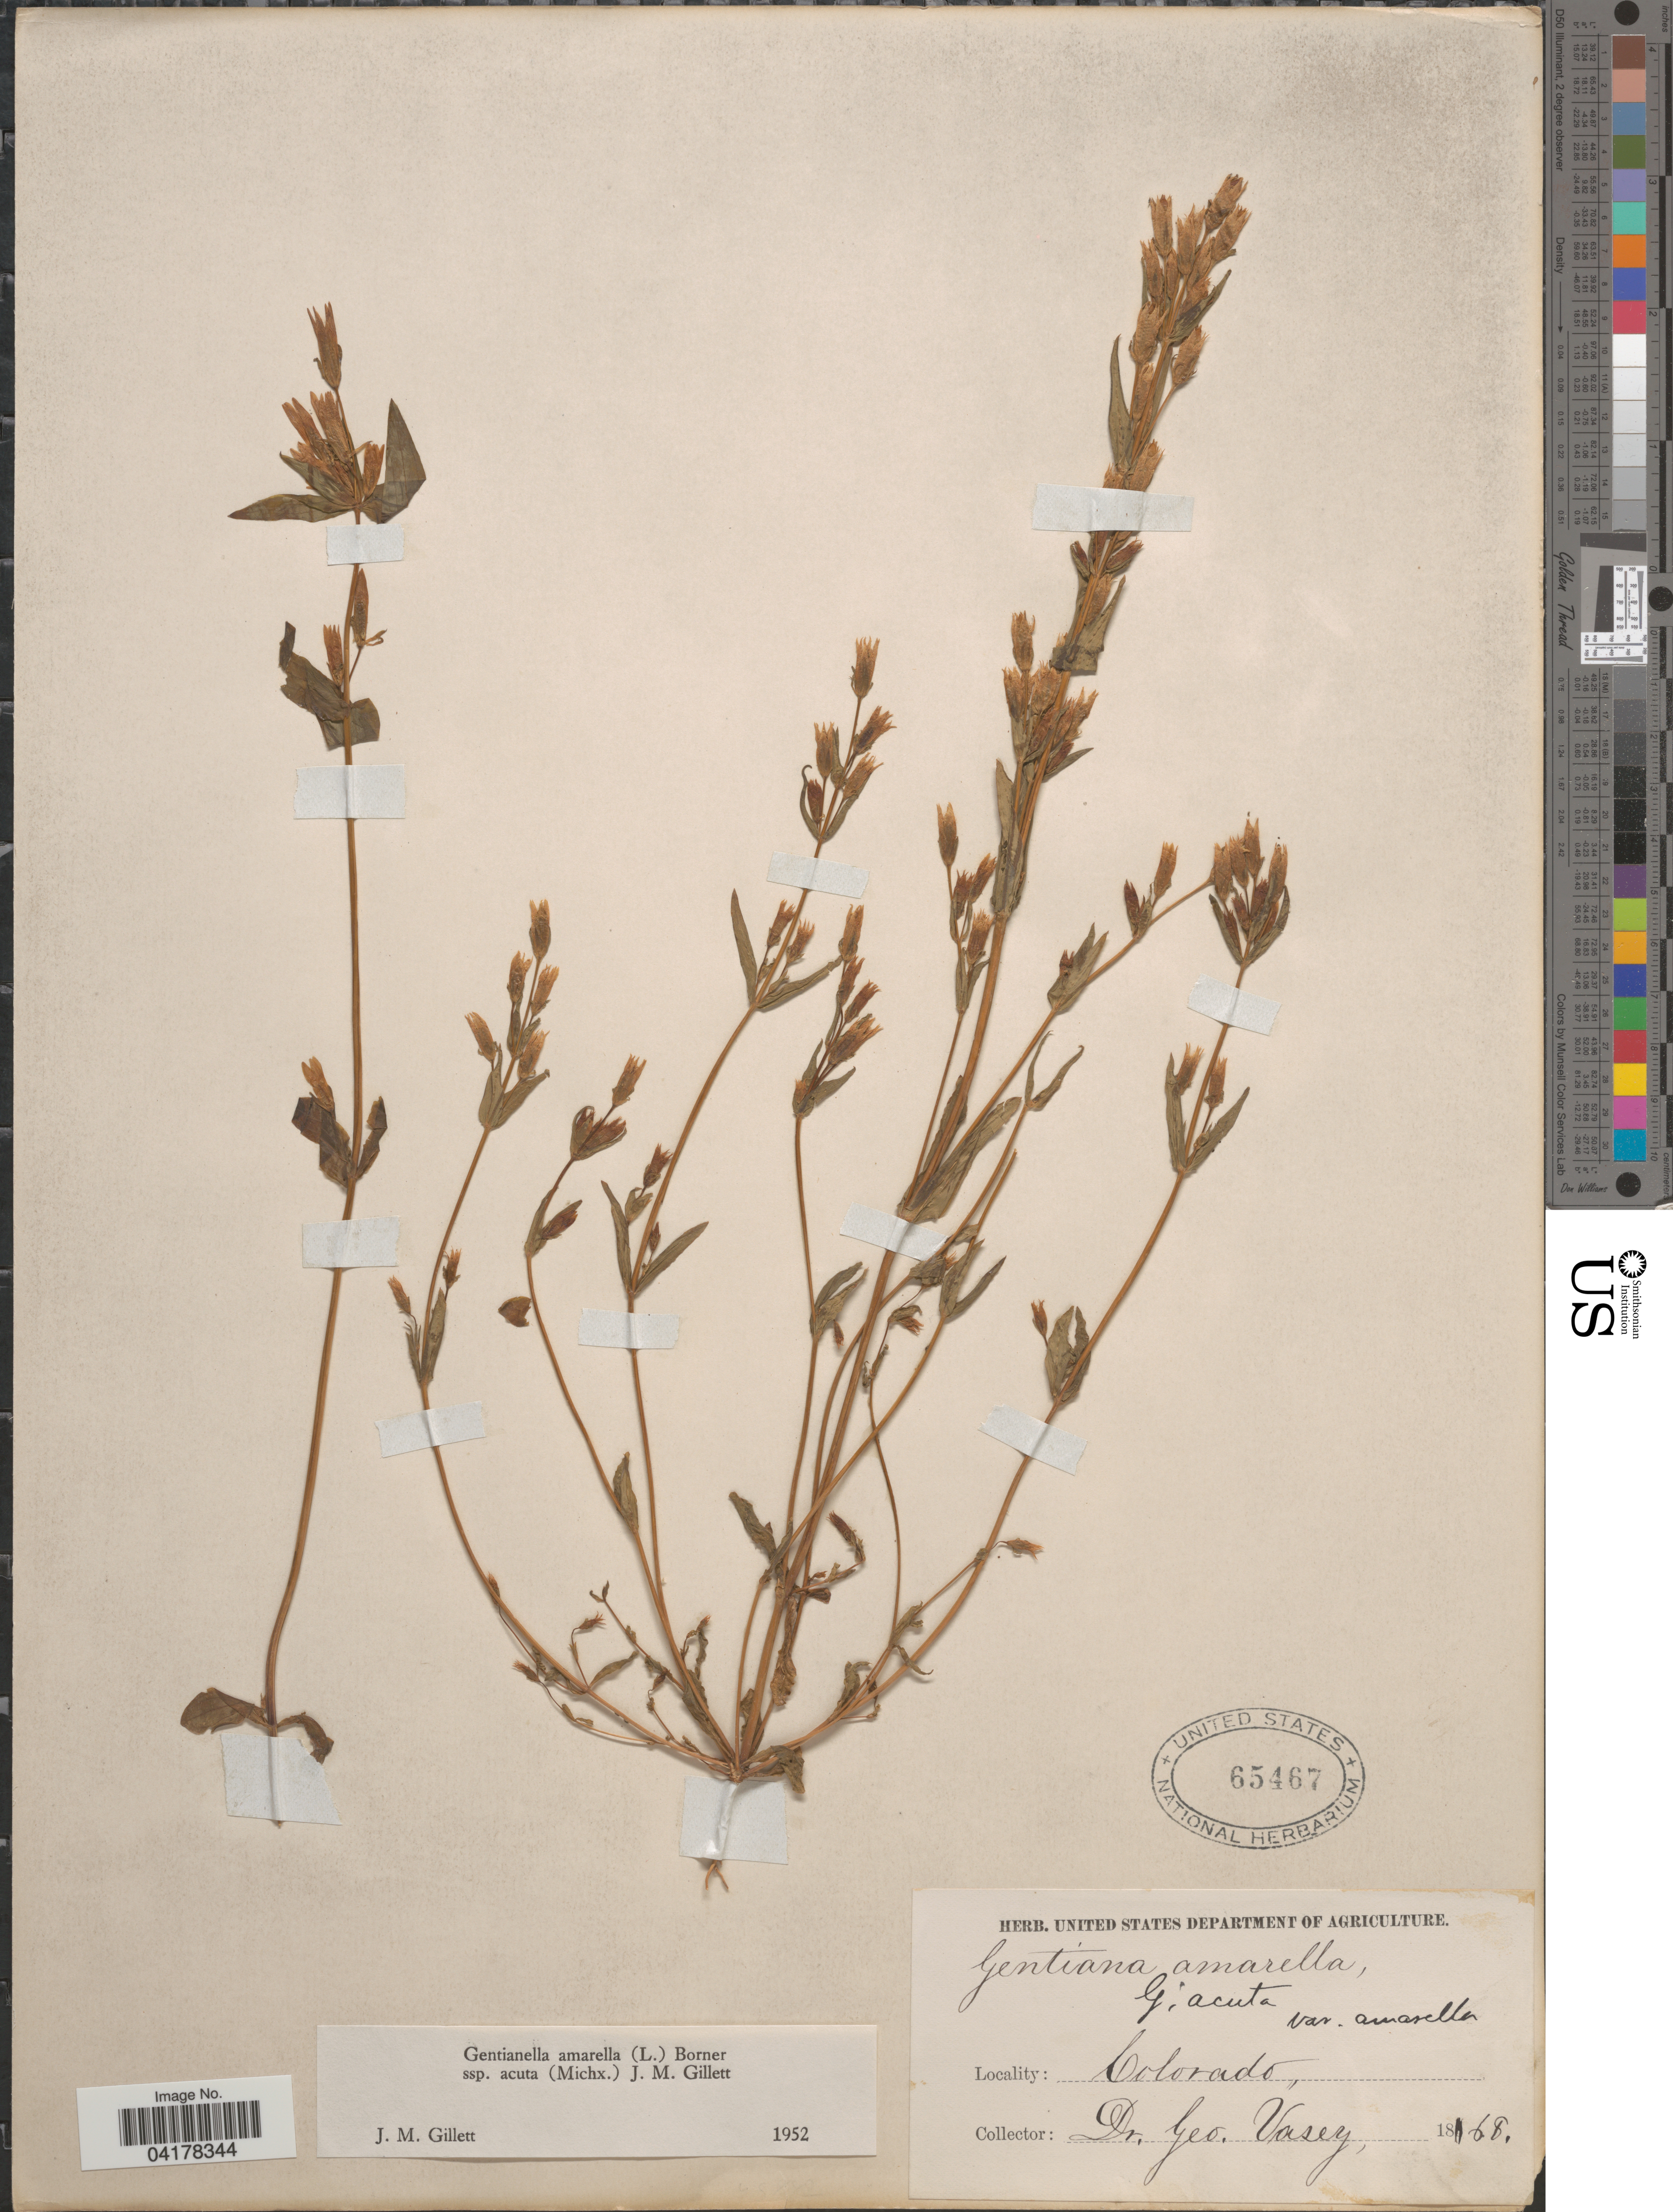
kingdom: Plantae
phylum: Tracheophyta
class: Magnoliopsida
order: Gentianales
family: Gentianaceae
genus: Gentianella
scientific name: Gentianella amarella subsp. acuta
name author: (Michx.) J.M. Gillett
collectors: G. Vasey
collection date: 1868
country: United States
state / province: Colorado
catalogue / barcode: US 65467